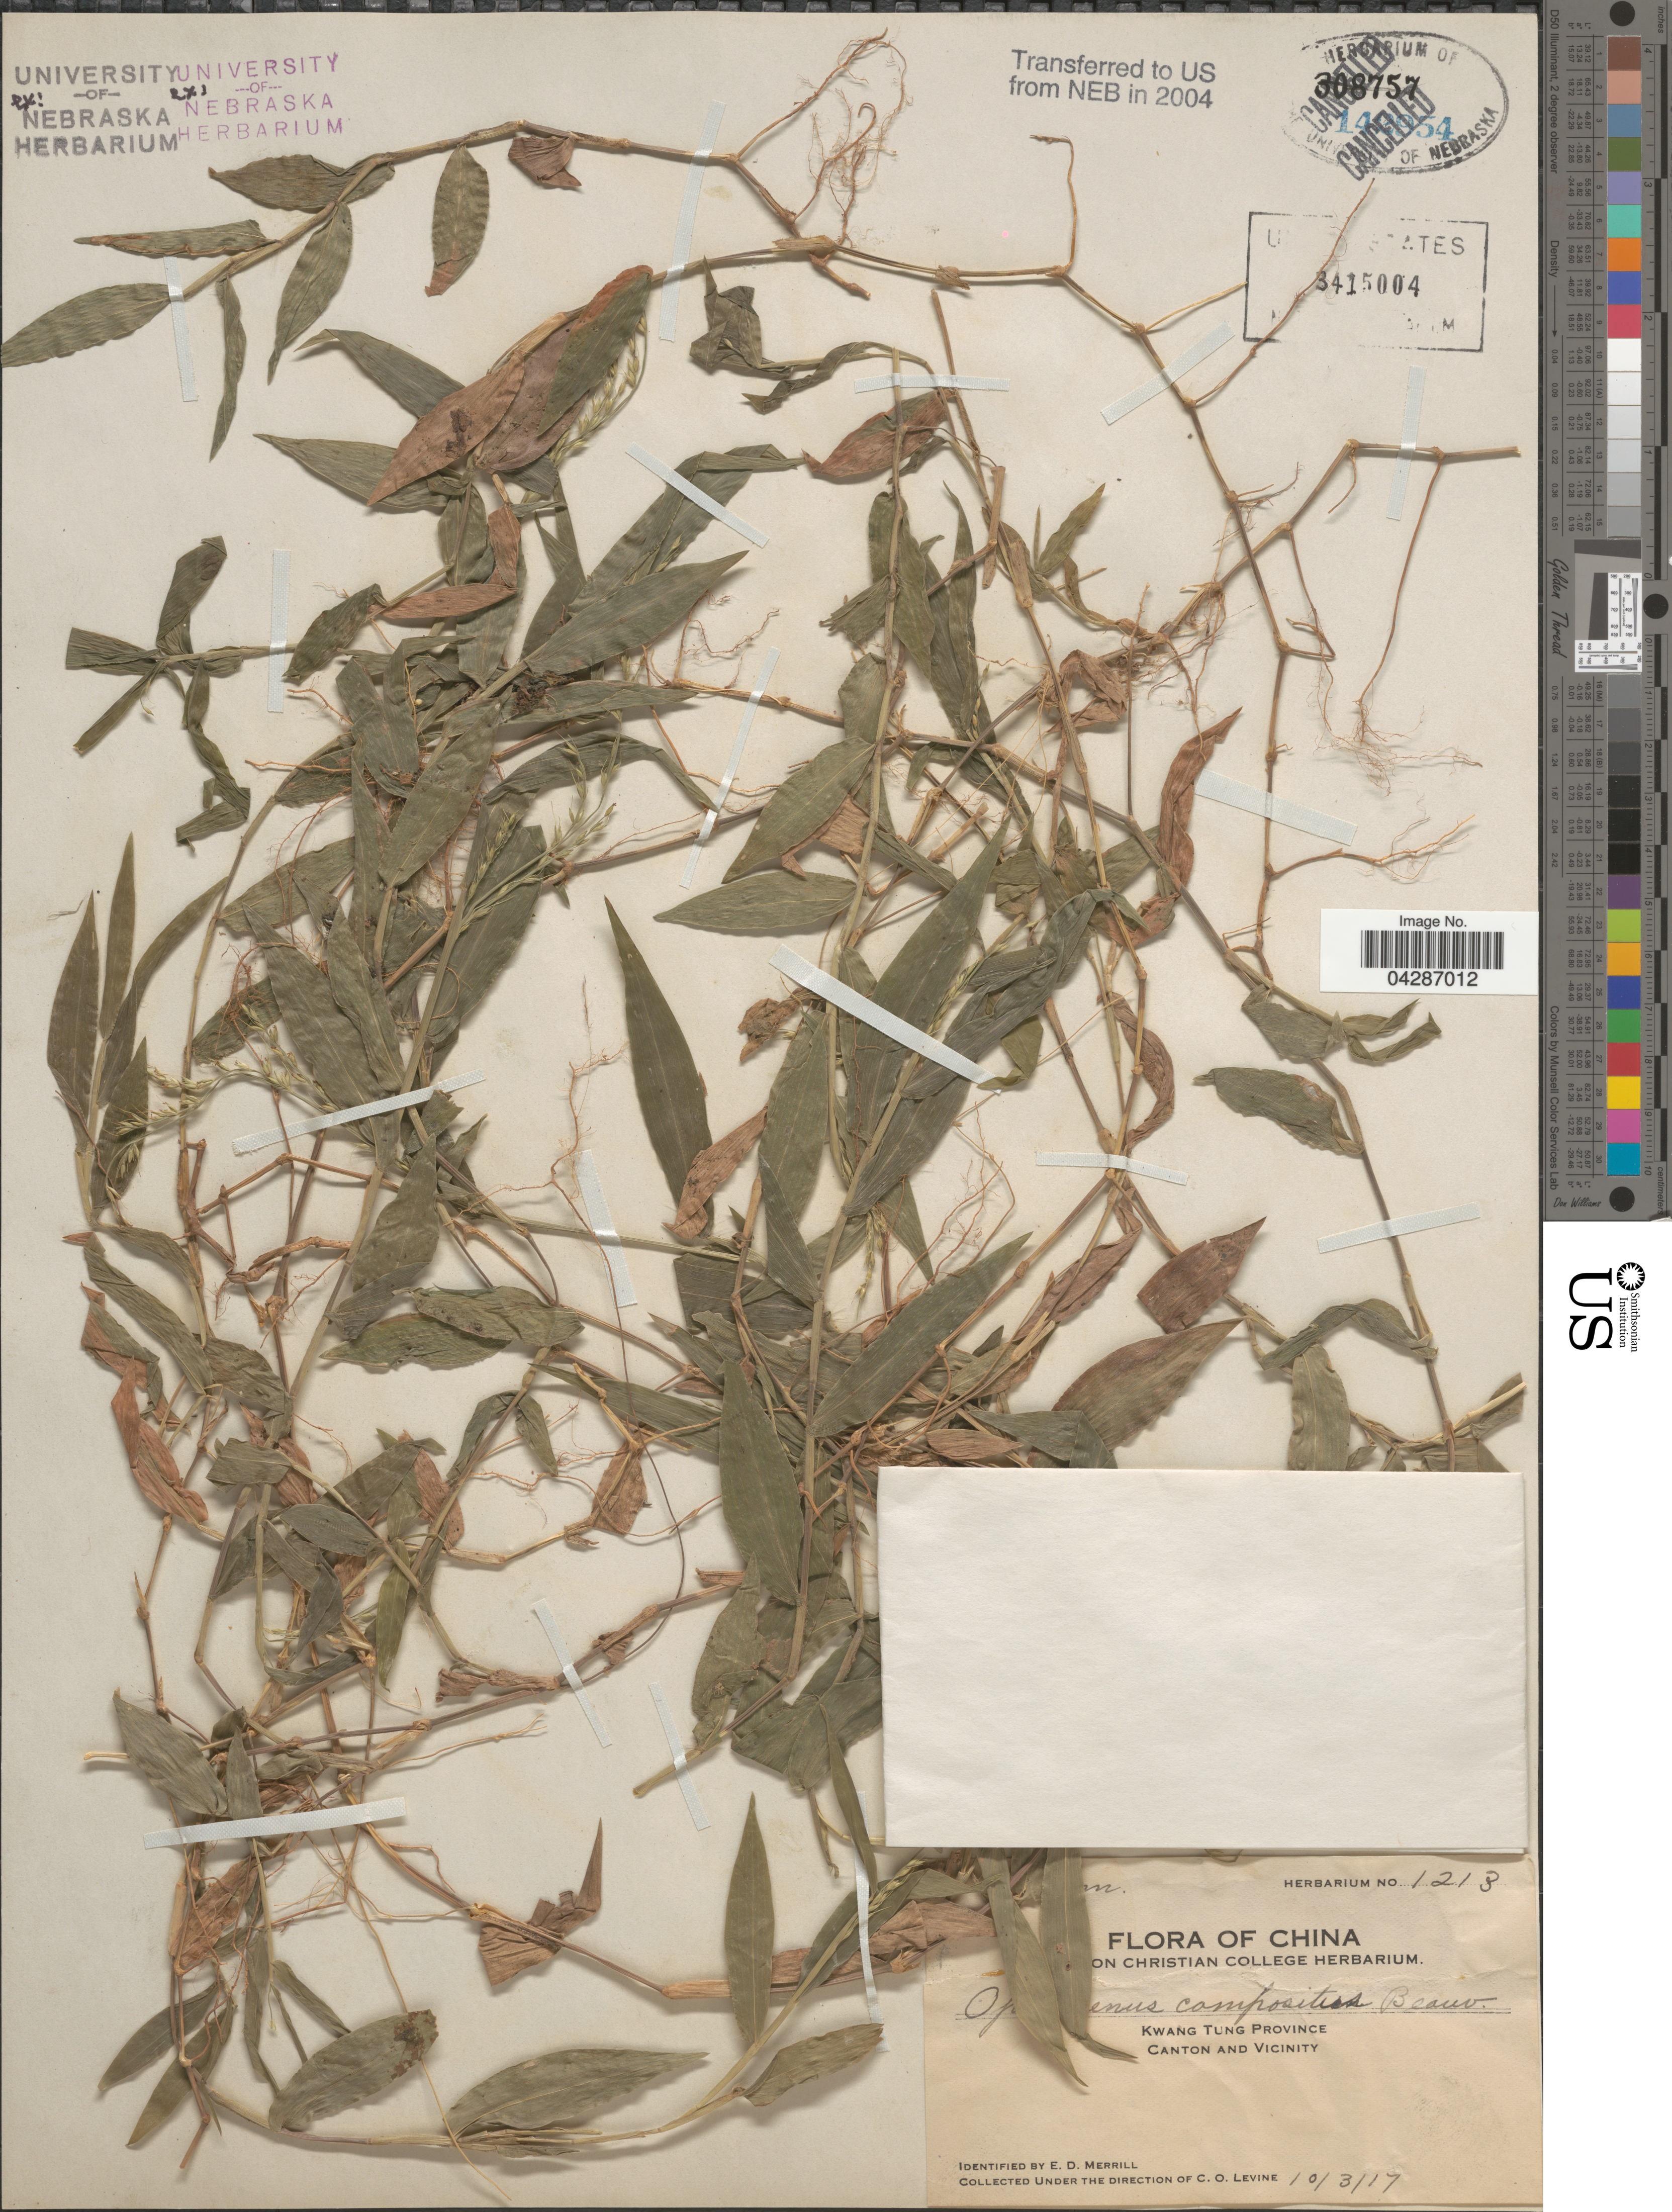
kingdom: Plantae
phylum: Tracheophyta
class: Liliopsida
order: Poales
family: Poaceae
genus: Oplismenus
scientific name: Oplismenus compositus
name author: (L.) P. Beauv.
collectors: C. O. Levine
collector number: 1213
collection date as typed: Transcribed d/m/y: 10/3/17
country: China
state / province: Guangdong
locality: Kwan Tung Province. Canton and Vicinity.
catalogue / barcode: US 3415004